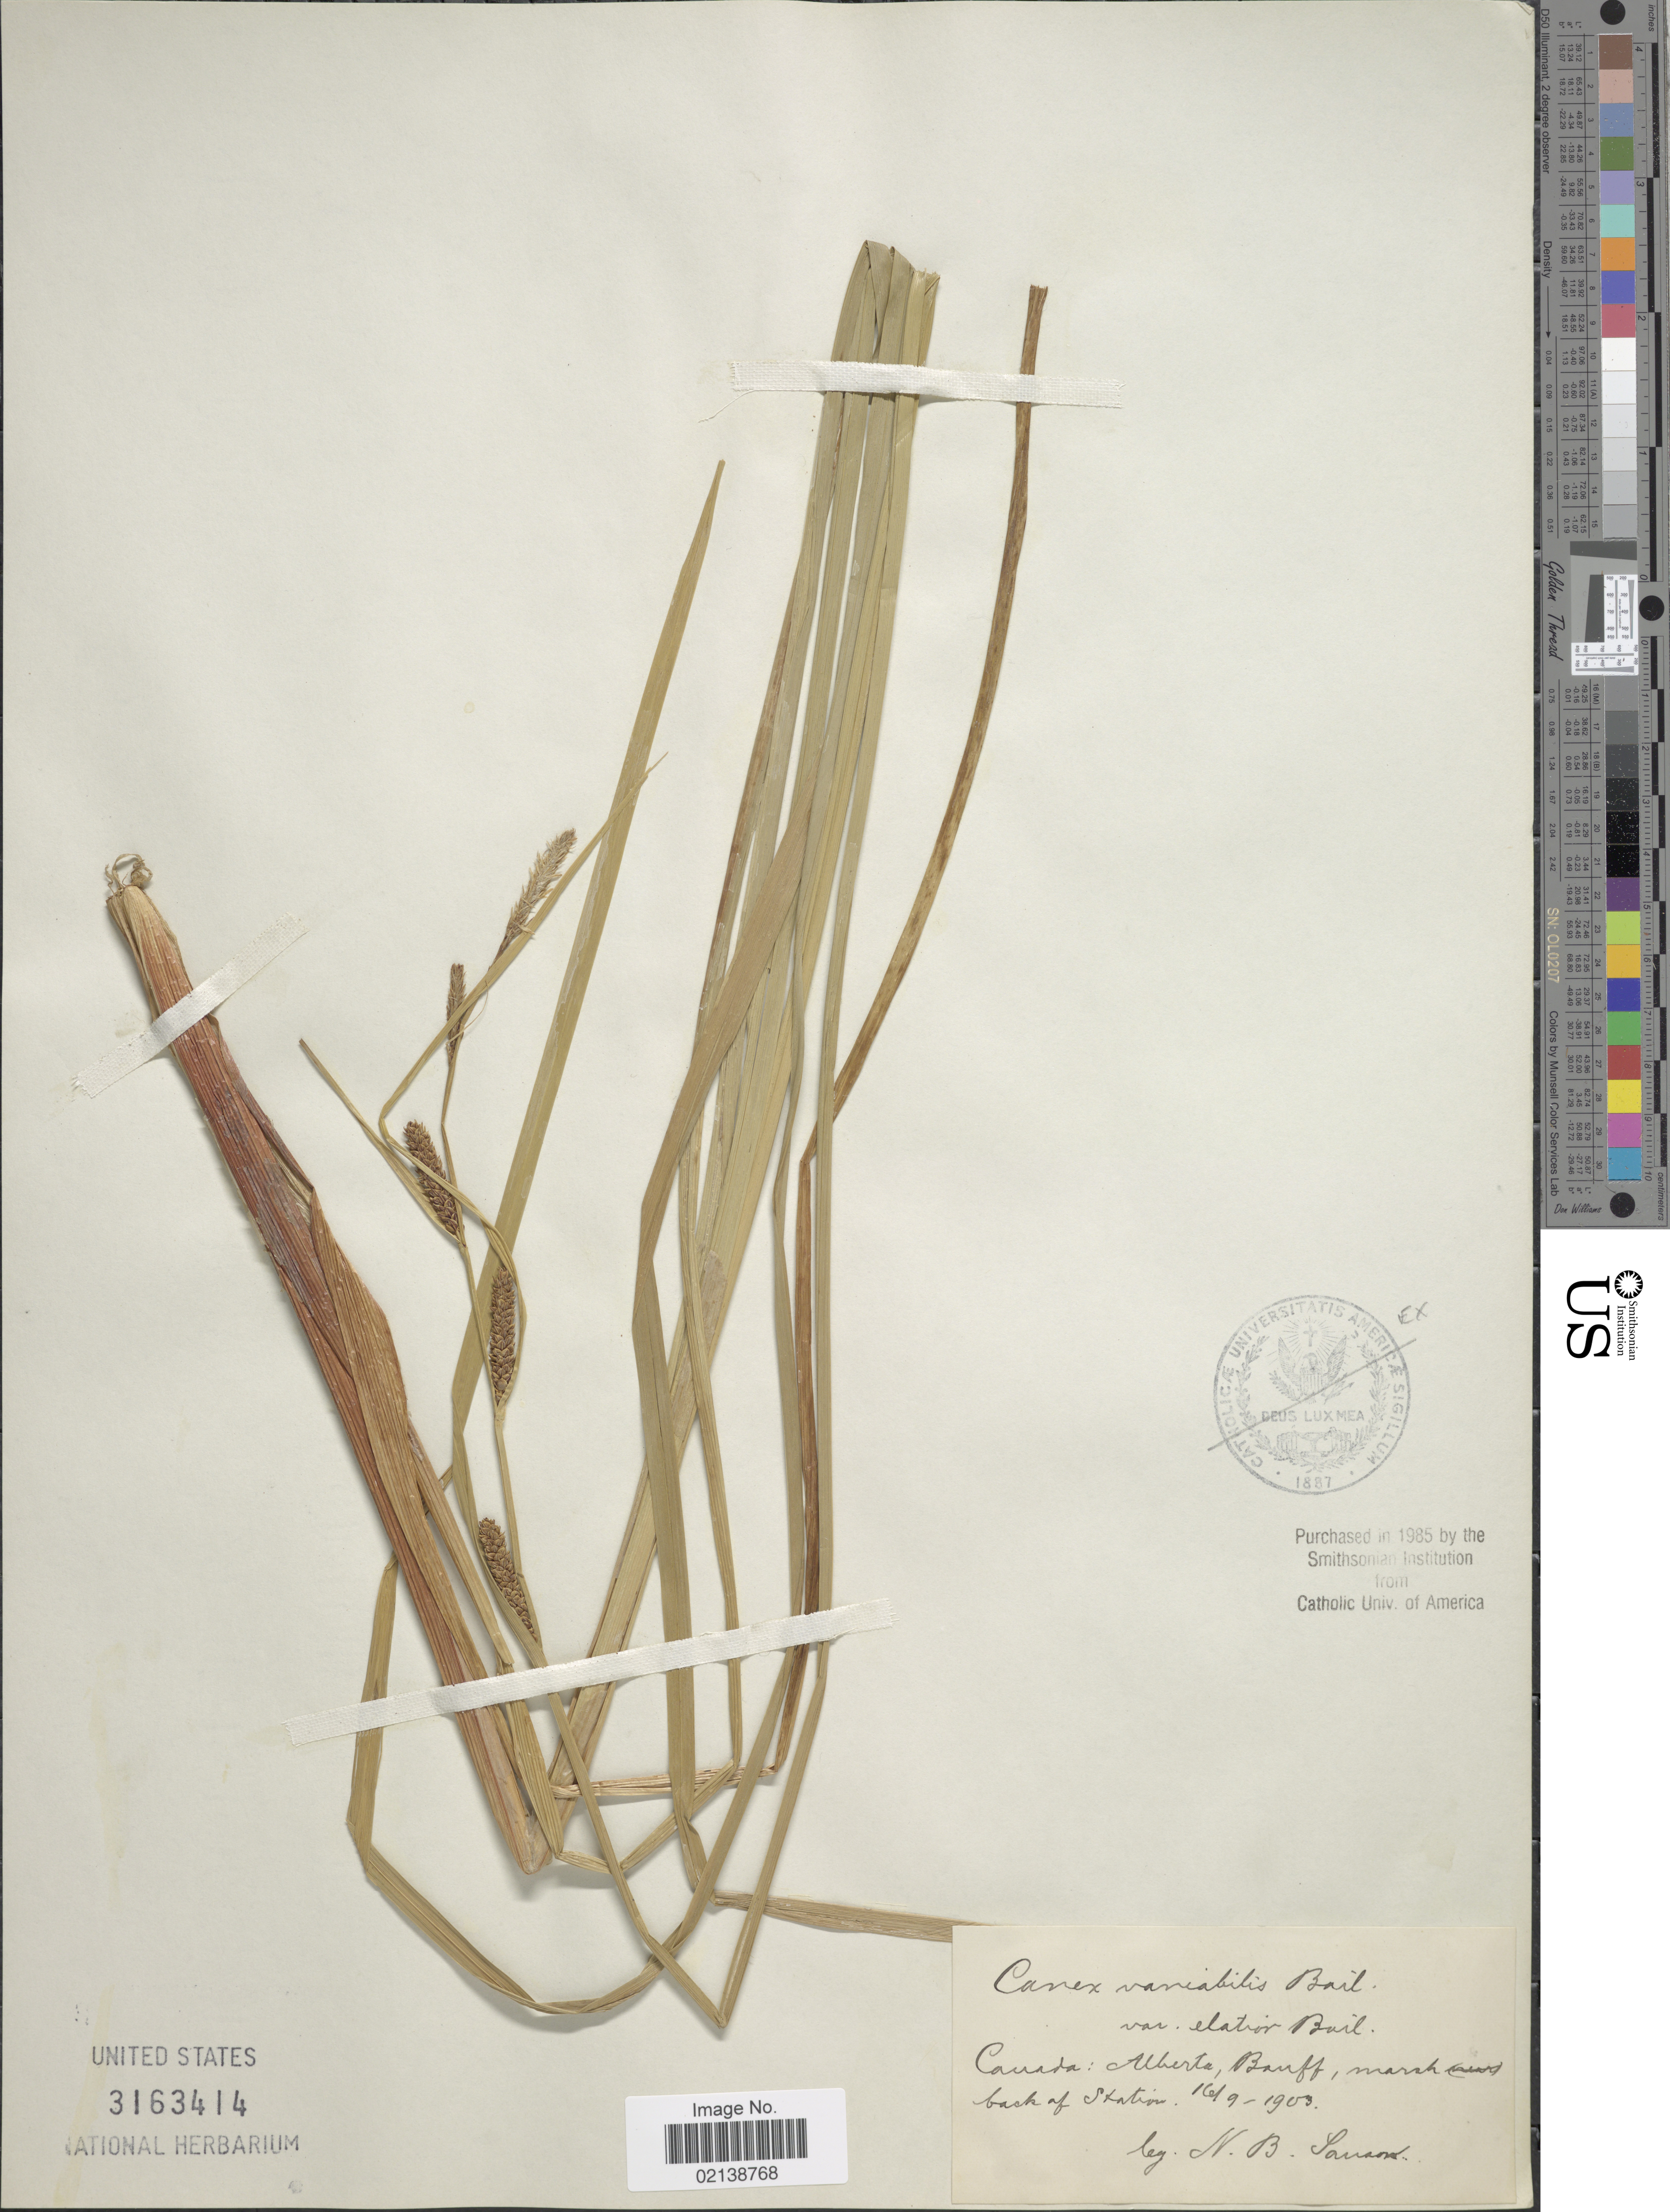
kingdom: Plantae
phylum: Tracheophyta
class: Liliopsida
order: Poales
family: Cyperaceae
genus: Carex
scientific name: Carex emoryi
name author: Dewey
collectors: N. Sanson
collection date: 1903-09-16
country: Canada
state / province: Alberta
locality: Banff, marsh back of Station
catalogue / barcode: US 3163414